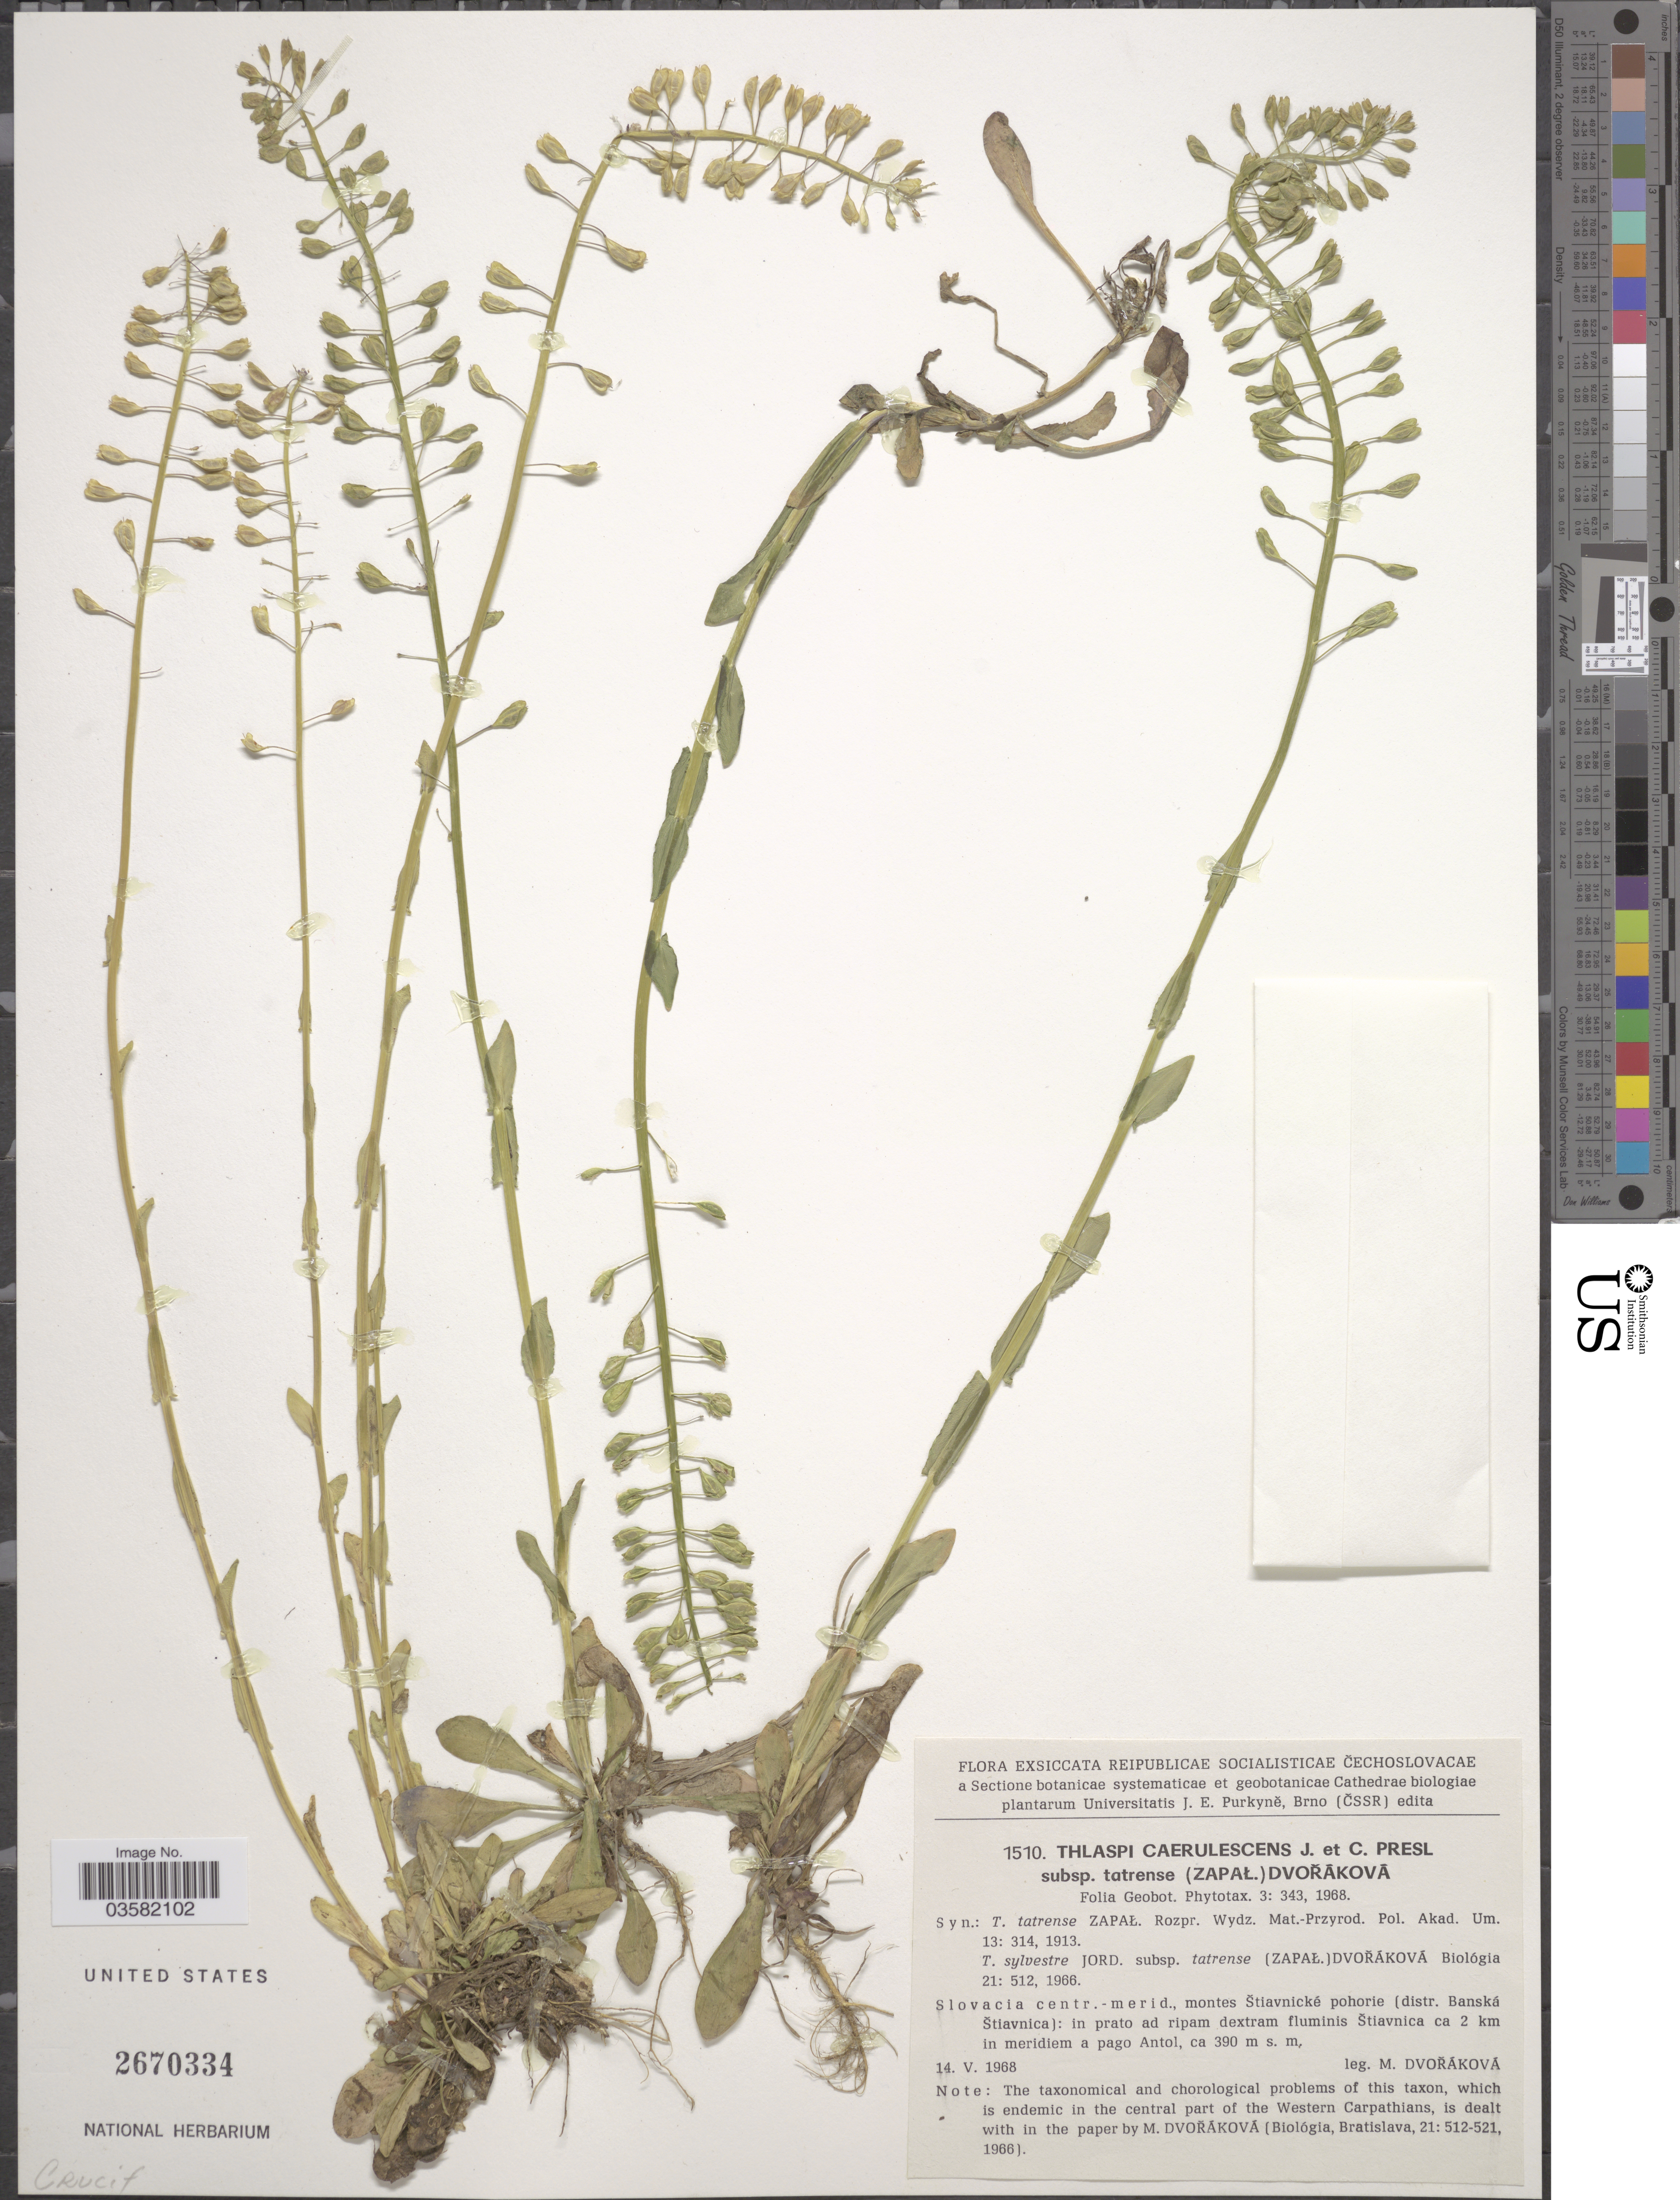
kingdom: Plantae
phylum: Tracheophyta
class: Magnoliopsida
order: Brassicales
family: Brassicaceae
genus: Thlaspi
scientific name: Thlaspi caerulescens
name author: J. Presl & C. Presl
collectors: M. Dvorakova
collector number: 1510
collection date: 1968-05-14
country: Slovakia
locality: Reipublicae Socialisticae Čechoslovacae. Slovacia centr.-merid., montes Štiavnické pohorie (distr. Banská Štiavnica): in prato ad ripam dextram fluminis Štiavnica ca 2 km in meridiem a pago Antol.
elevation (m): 390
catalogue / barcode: US 2670334